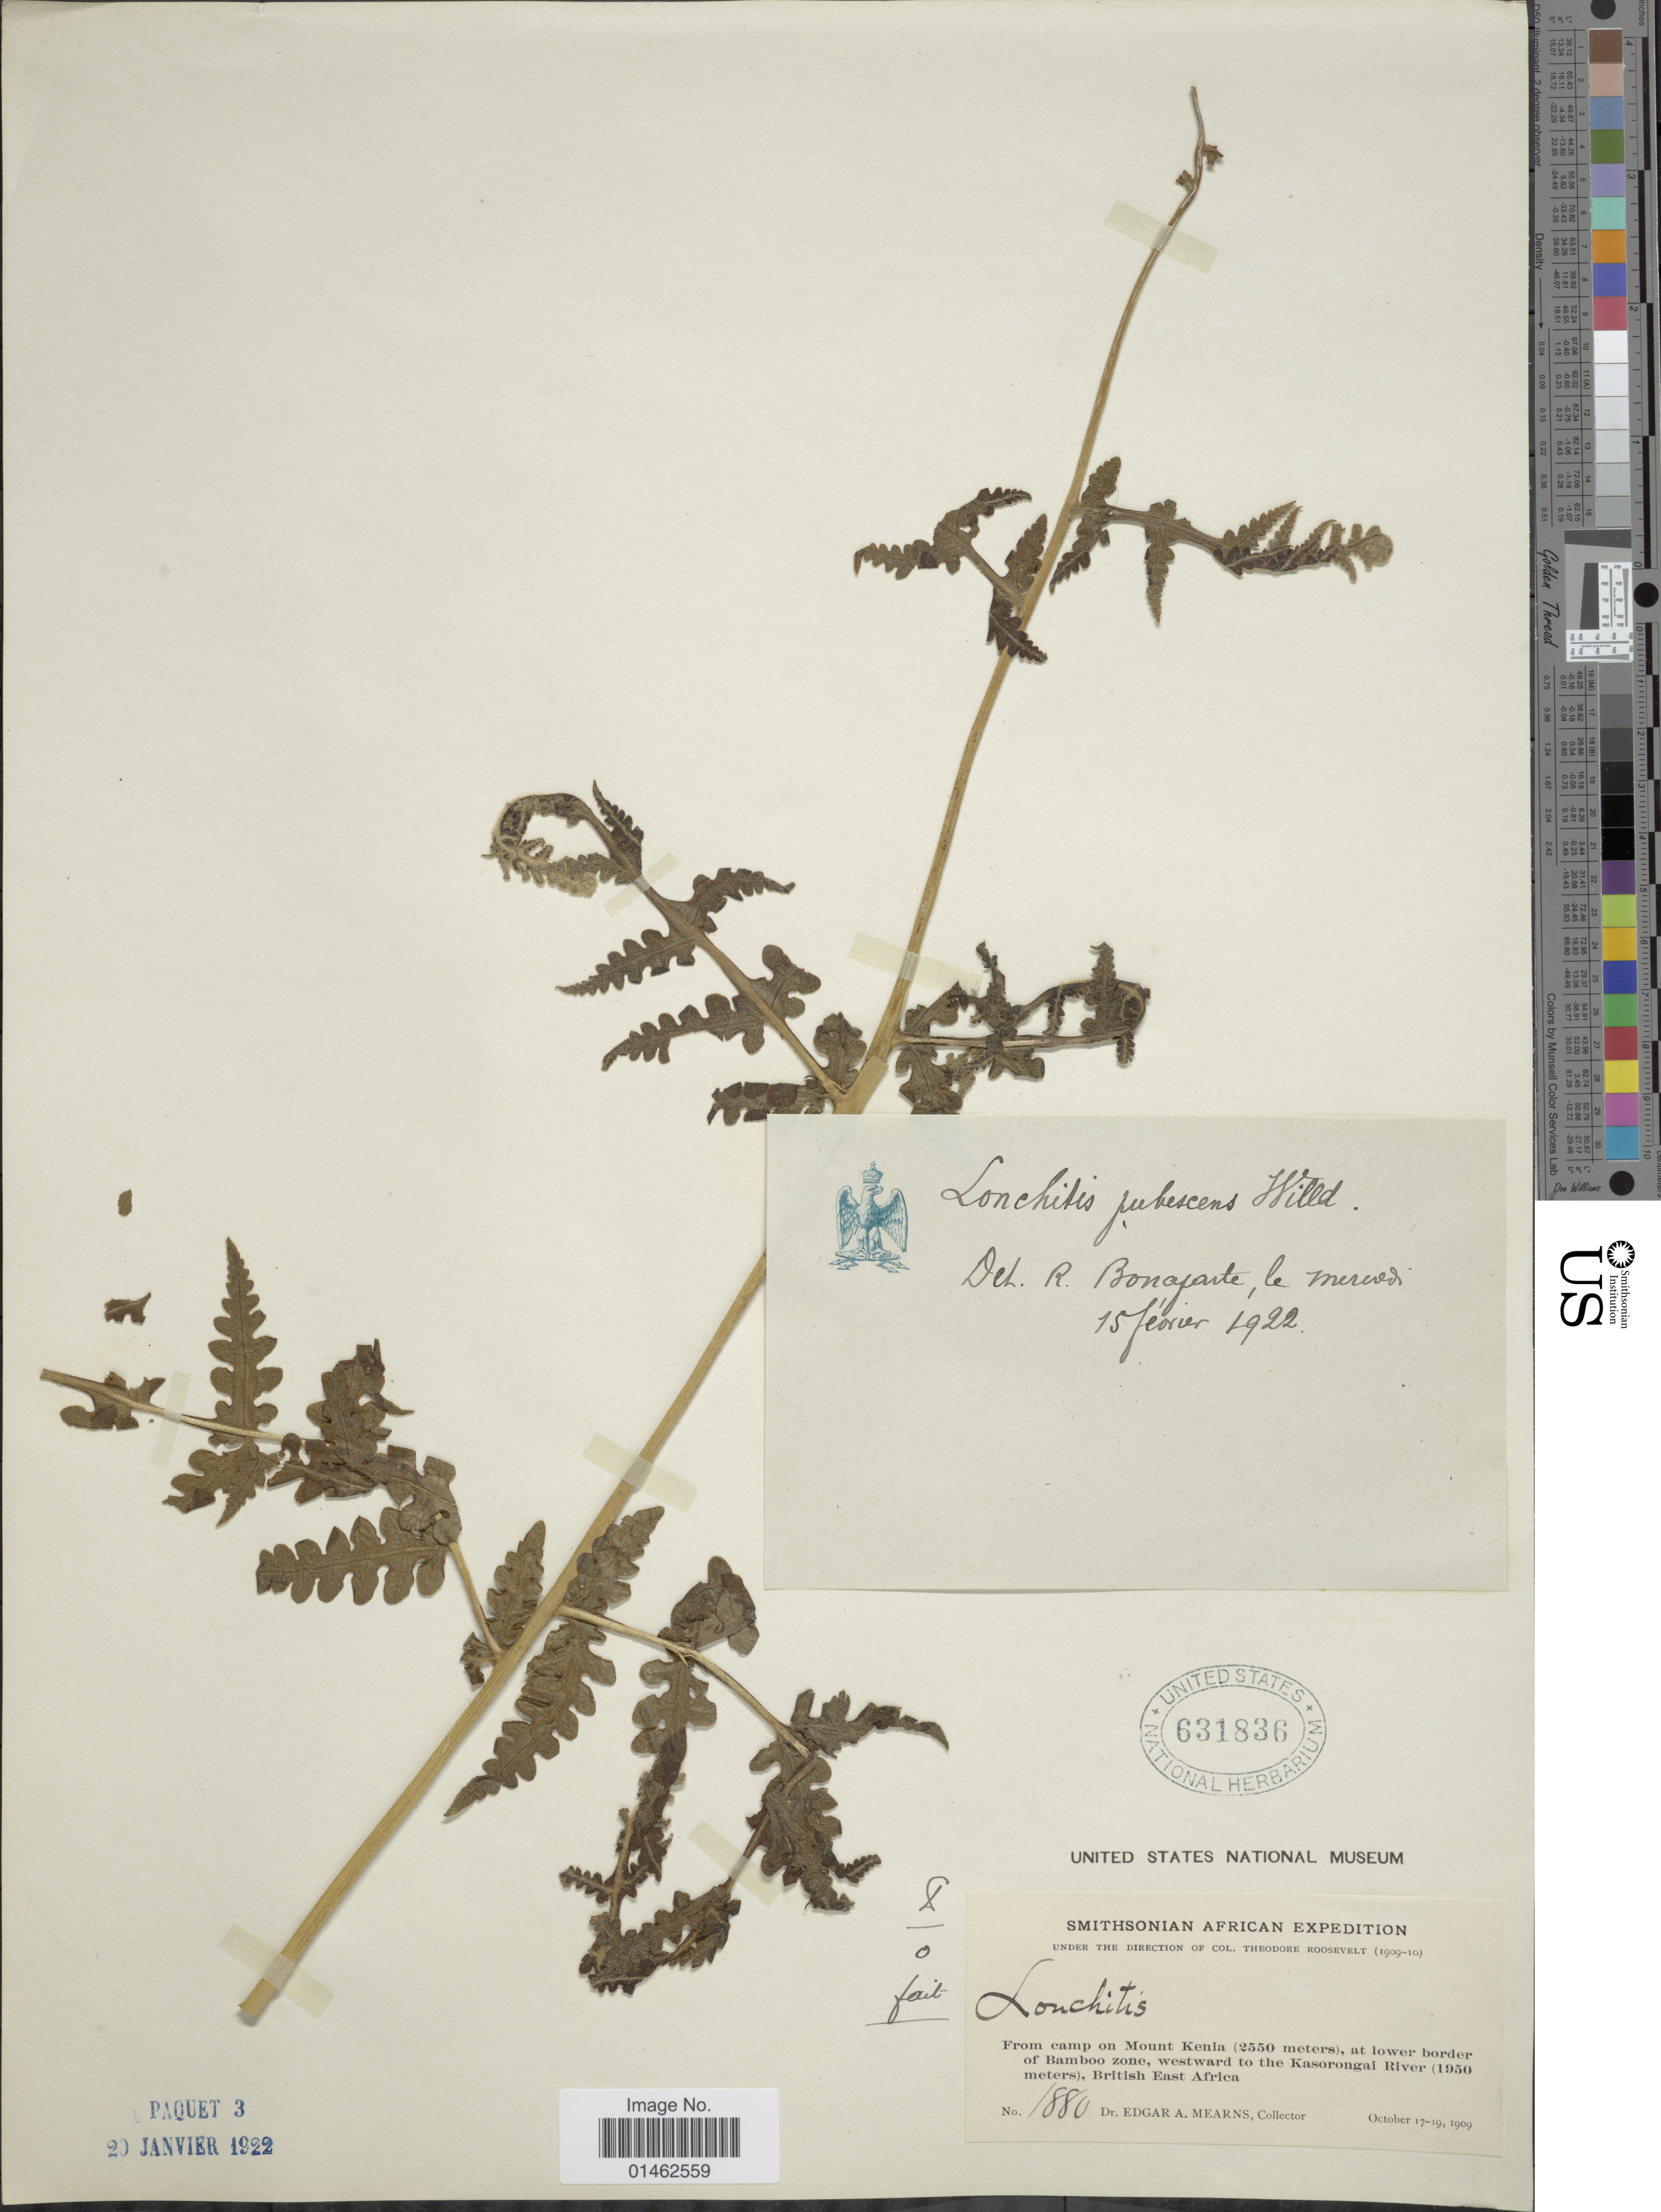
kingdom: Plantae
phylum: Tracheophyta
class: Polypodiopsida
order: Polypodiales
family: Dennstaedtiaceae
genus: Blotiella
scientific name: Blotiella javanica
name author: (Desr.) C.V. Morton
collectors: E. A. Mearns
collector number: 1880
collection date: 1909-10-17/1909-10-19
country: Kenya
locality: From camp on Mount Kenia, at lower border of Ba,boo zone, westward to the Kasorongai River, British East Africa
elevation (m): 1950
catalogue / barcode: US 631836